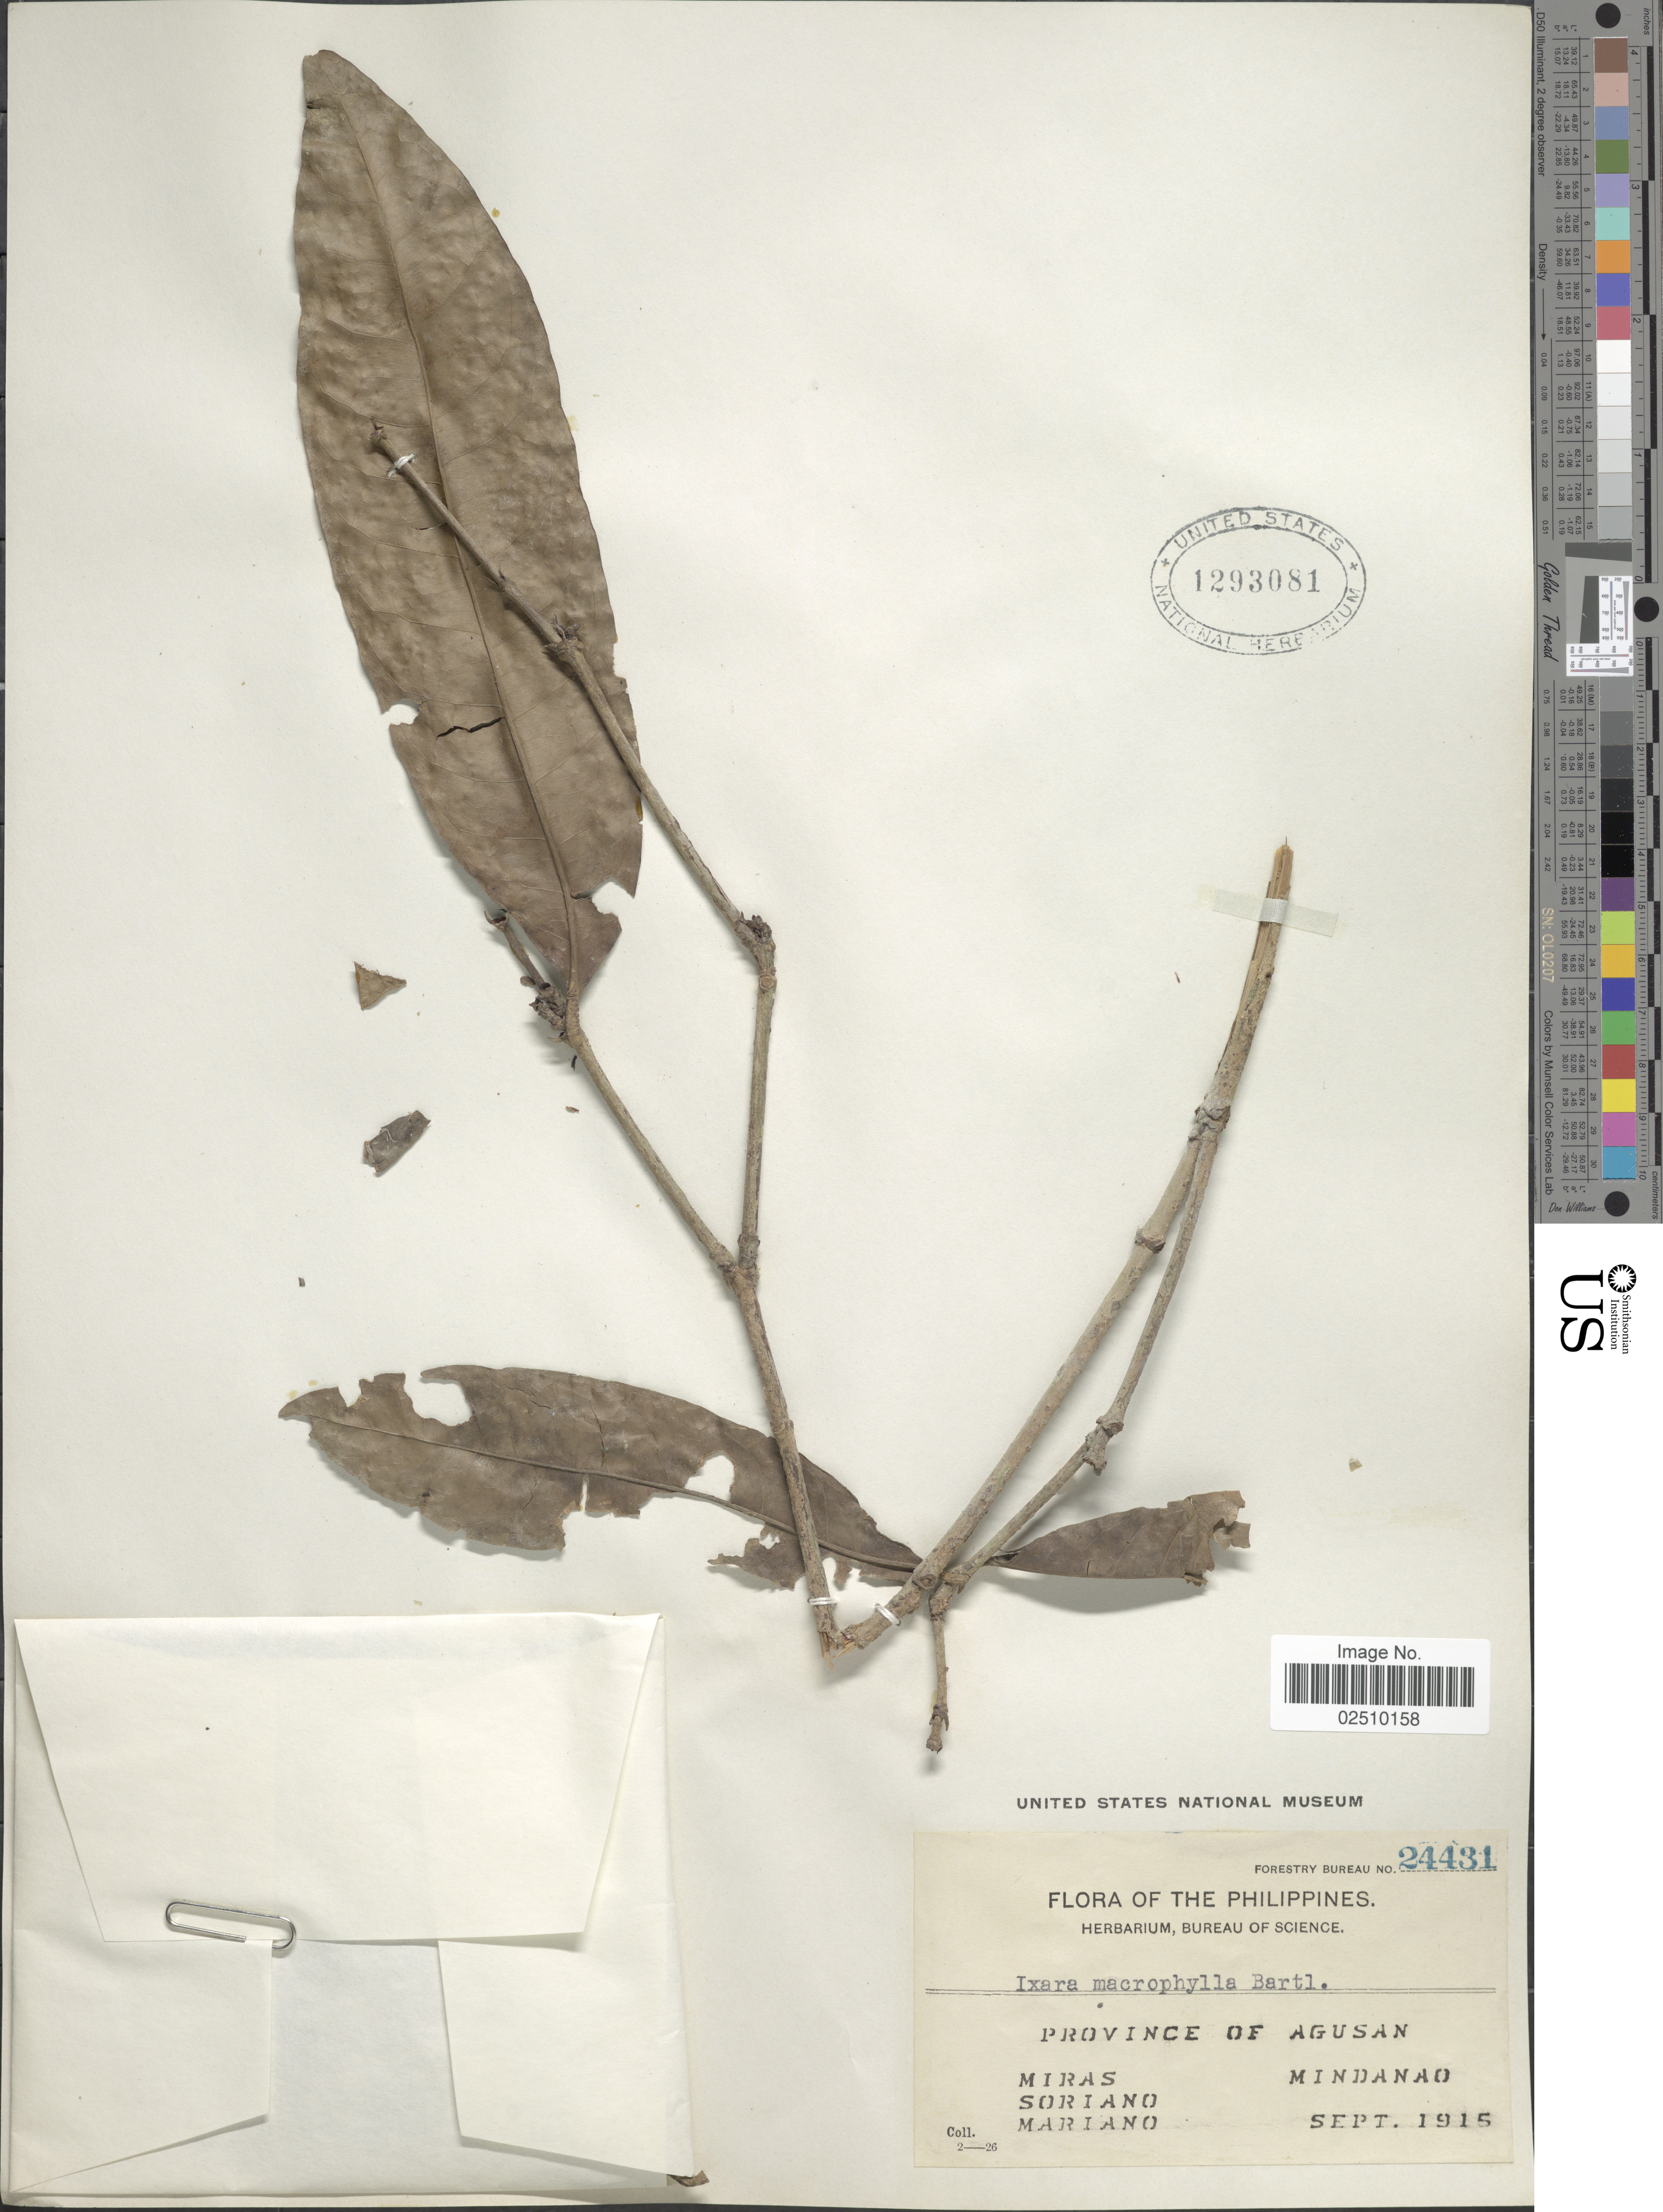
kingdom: Plantae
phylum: Tracheophyta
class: Magnoliopsida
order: Gentianales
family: Rubiaceae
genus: Ixora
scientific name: Ixora macrophylla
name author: Bartl. ex DC.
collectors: Miras, -. Soriano & -. Mariano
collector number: Forestry Bureau 24431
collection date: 1915-09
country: Philippines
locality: Province of Agusan, Mindanao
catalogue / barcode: US 1293081